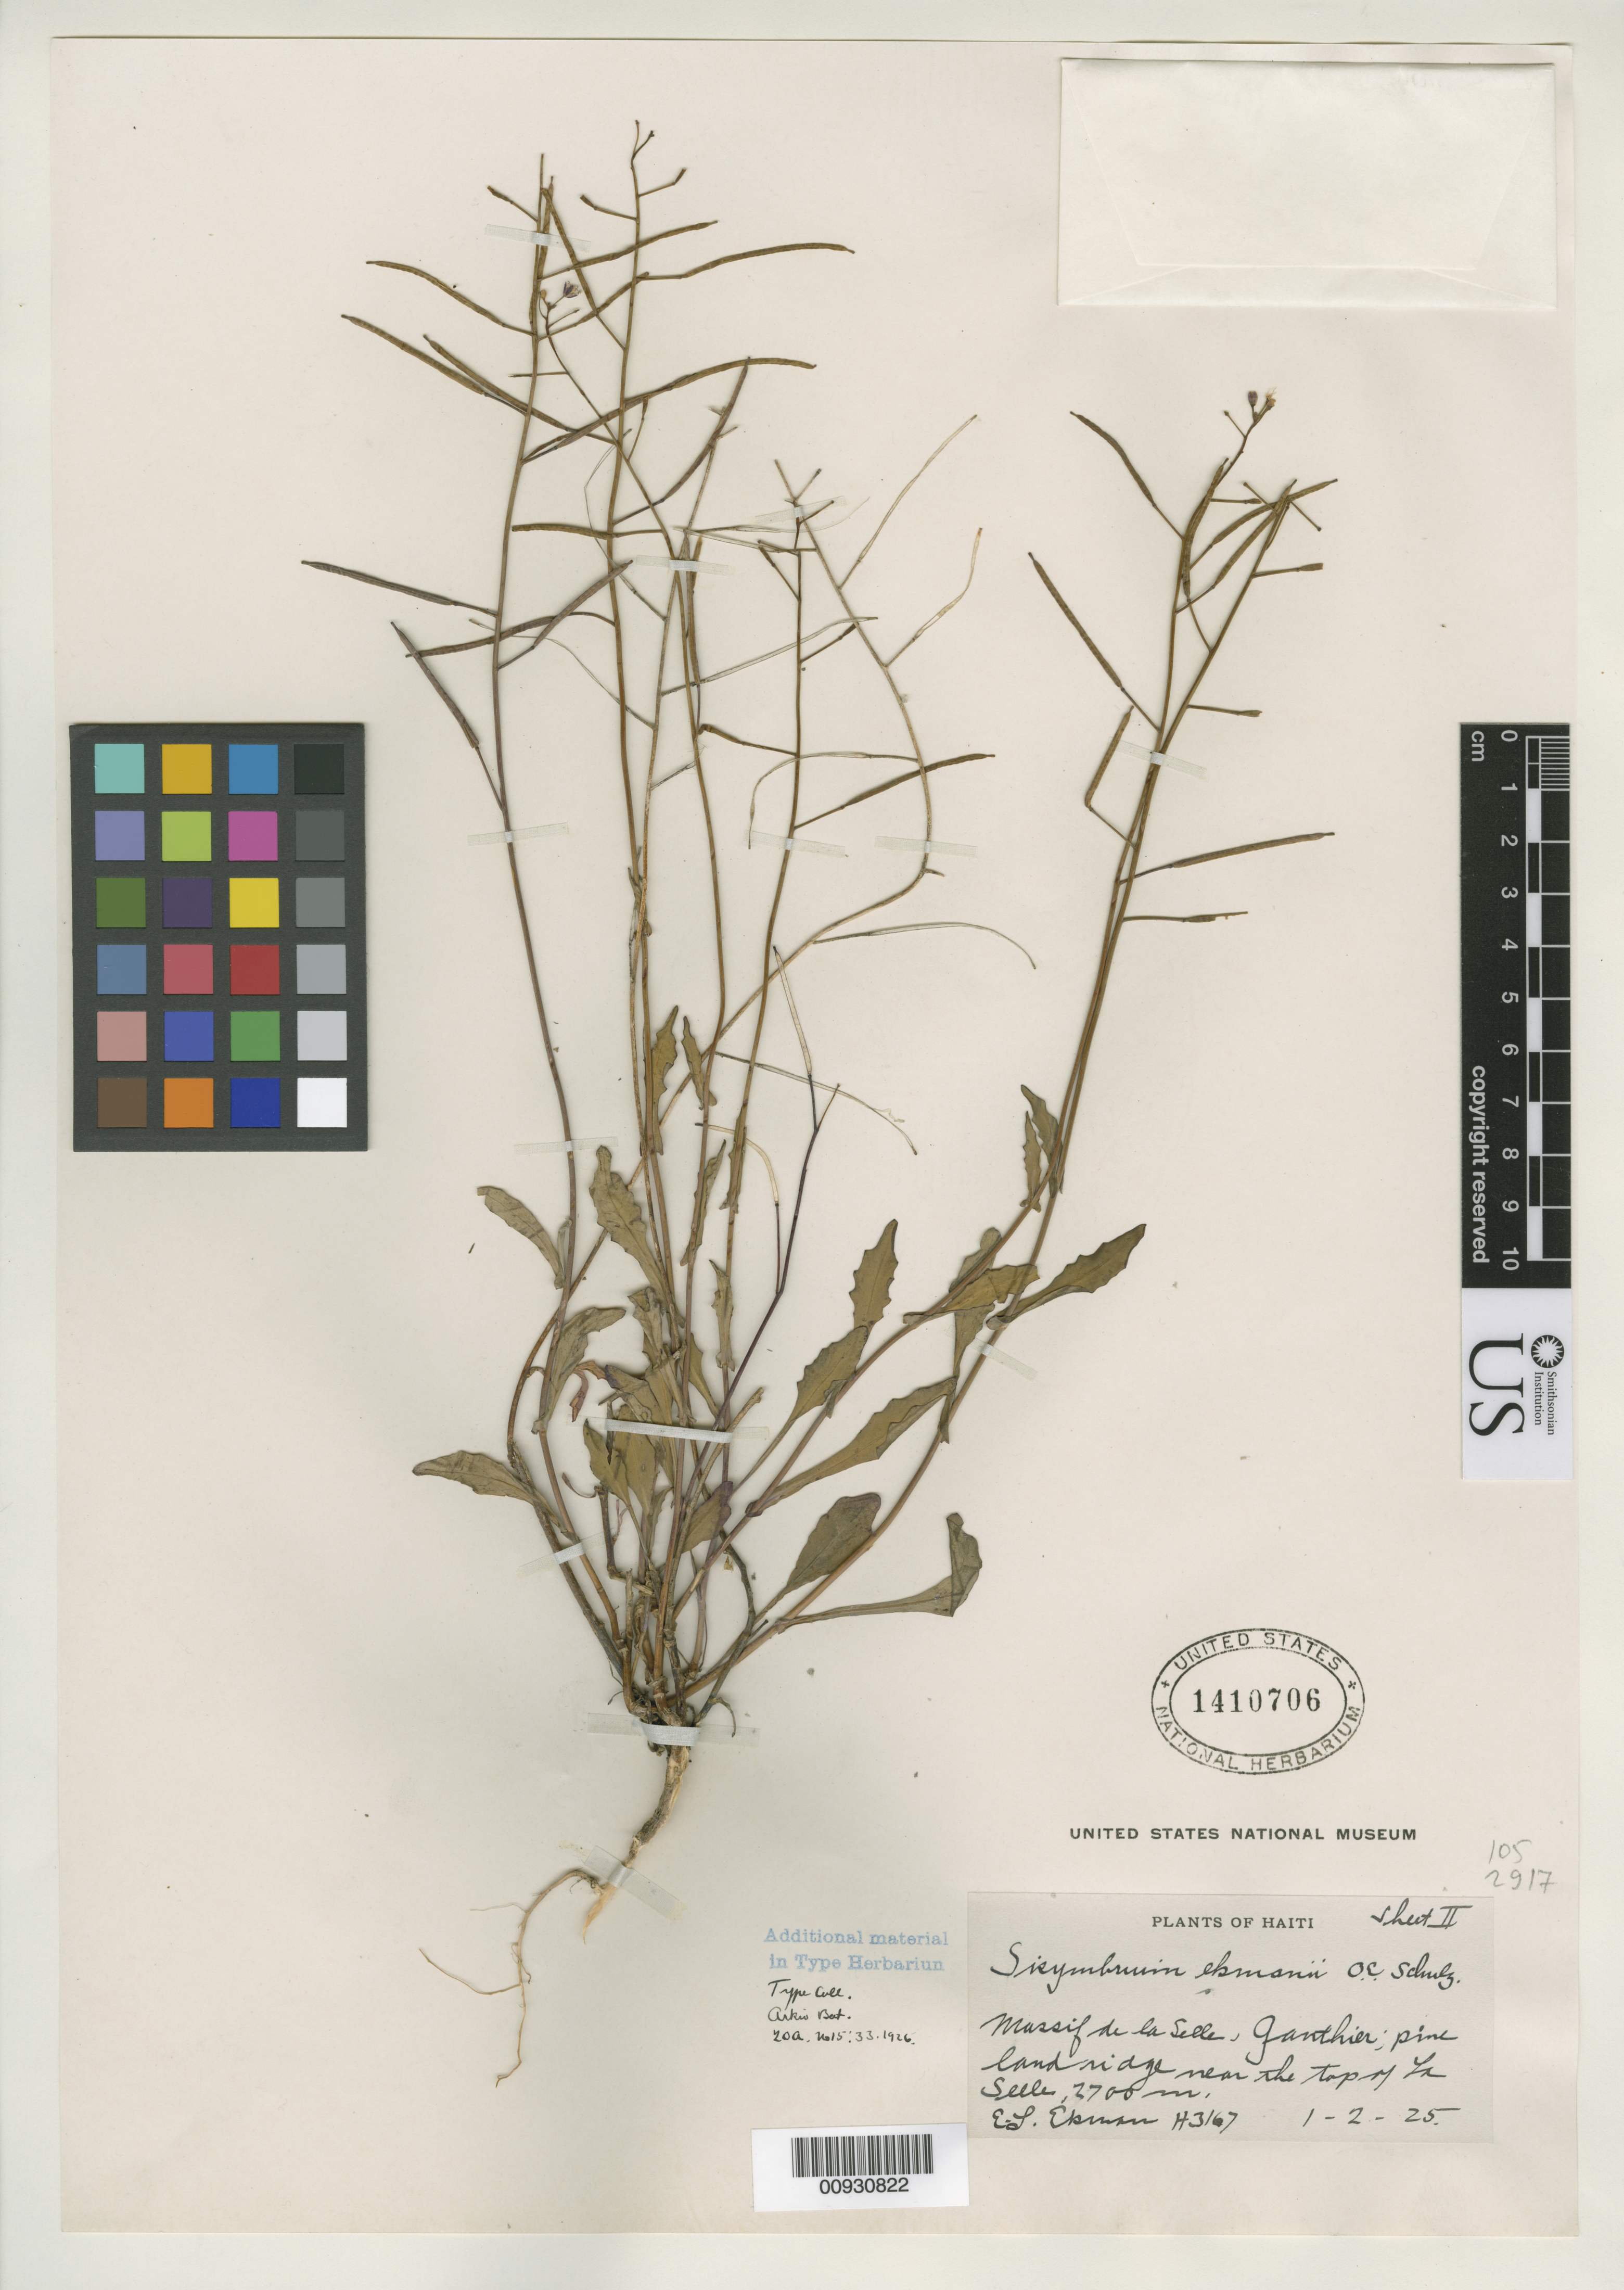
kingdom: Plantae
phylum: Tracheophyta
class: Magnoliopsida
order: Brassicales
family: Brassicaceae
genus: Sisymbrium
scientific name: Sisymbrium ekmanii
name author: O.E. Schulz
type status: Isotype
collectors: E. L. Ekman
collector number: H 3167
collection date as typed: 01 Feb 1925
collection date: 1925-02-01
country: Haiti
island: Hispaniola Island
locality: Massif de La Selle, Morne de La Selle.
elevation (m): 2700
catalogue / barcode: US 1410706